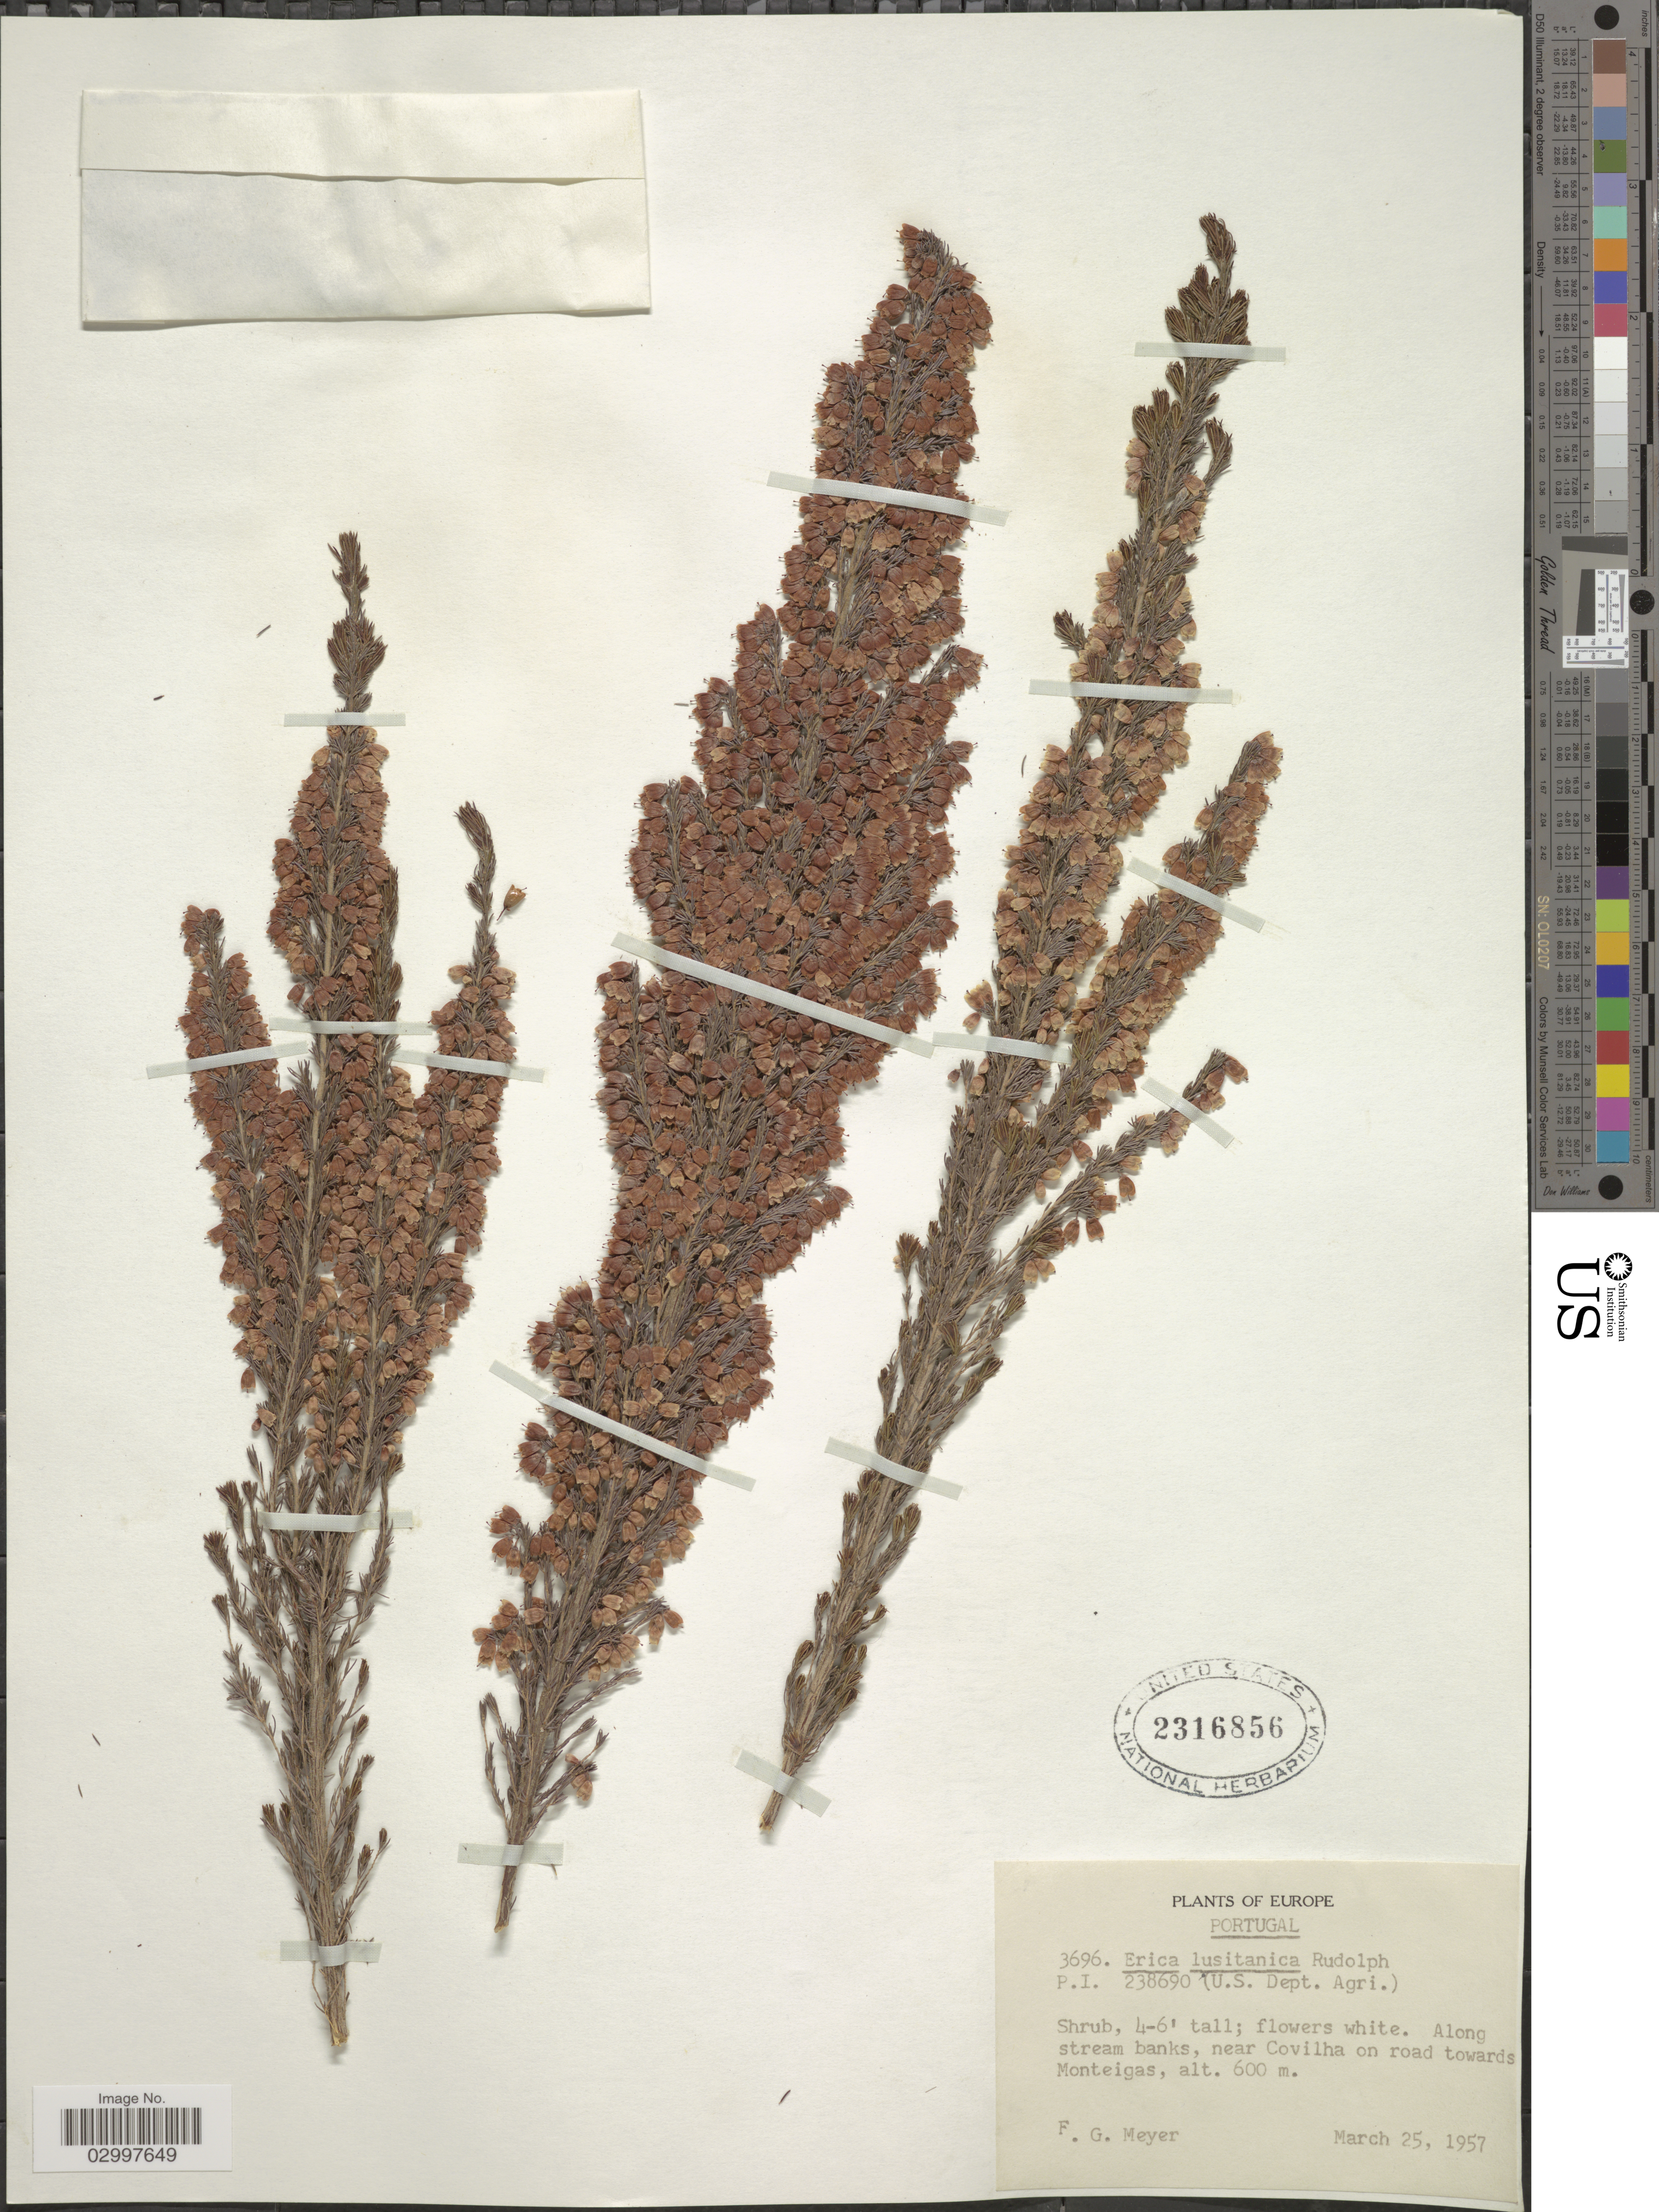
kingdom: Plantae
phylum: Tracheophyta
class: Magnoliopsida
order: Ericales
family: Ericaceae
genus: Erica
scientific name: Erica lusitanica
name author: Rudolphi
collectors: F. G. Meyer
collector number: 3696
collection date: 1957-03-25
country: Portugal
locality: Along stream banks, near Covilha on road towards Monteigas.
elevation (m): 600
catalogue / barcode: US 2316856